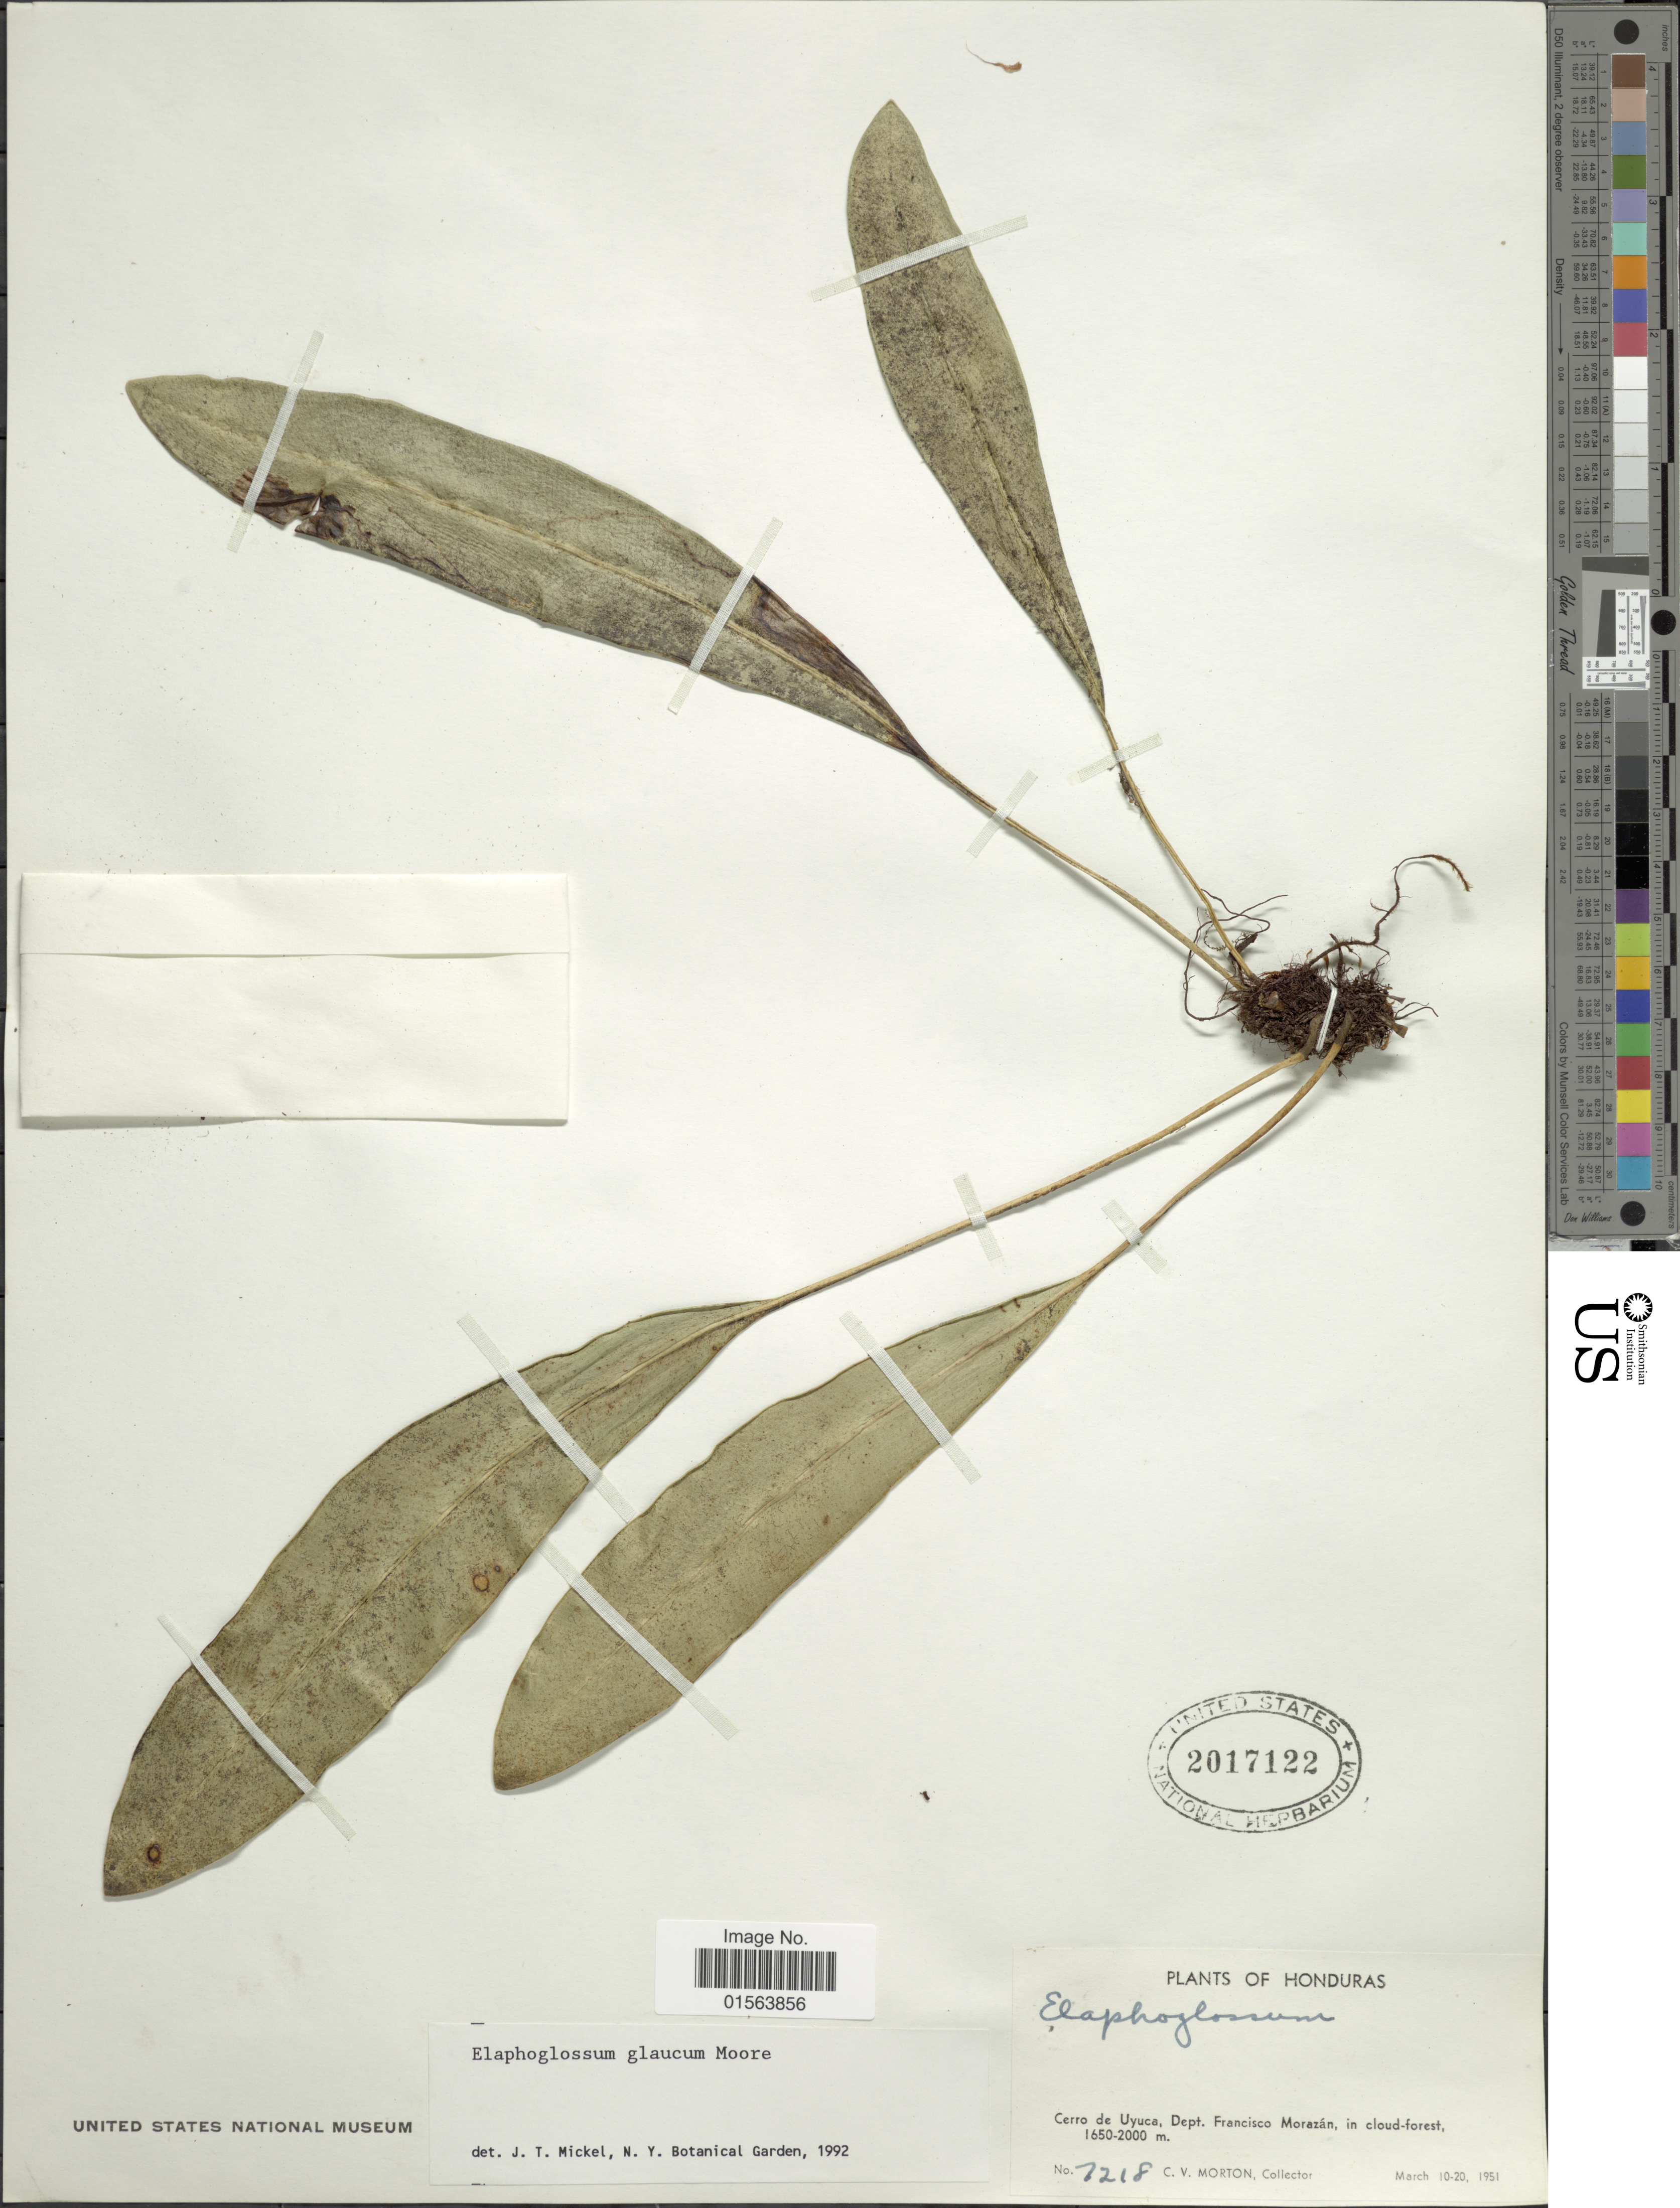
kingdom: Plantae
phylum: Tracheophyta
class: Polypodiopsida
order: Polypodiales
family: Dryopteridaceae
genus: Elaphoglossum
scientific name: Elaphoglossum glaucum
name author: T. Moore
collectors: C. V. Morton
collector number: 7218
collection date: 1951-03-10/1951-03-20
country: Honduras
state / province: Fco. Morazán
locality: Cerro de Uyuca, Dept. Francisco Morazan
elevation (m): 1650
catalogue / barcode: US 2017122